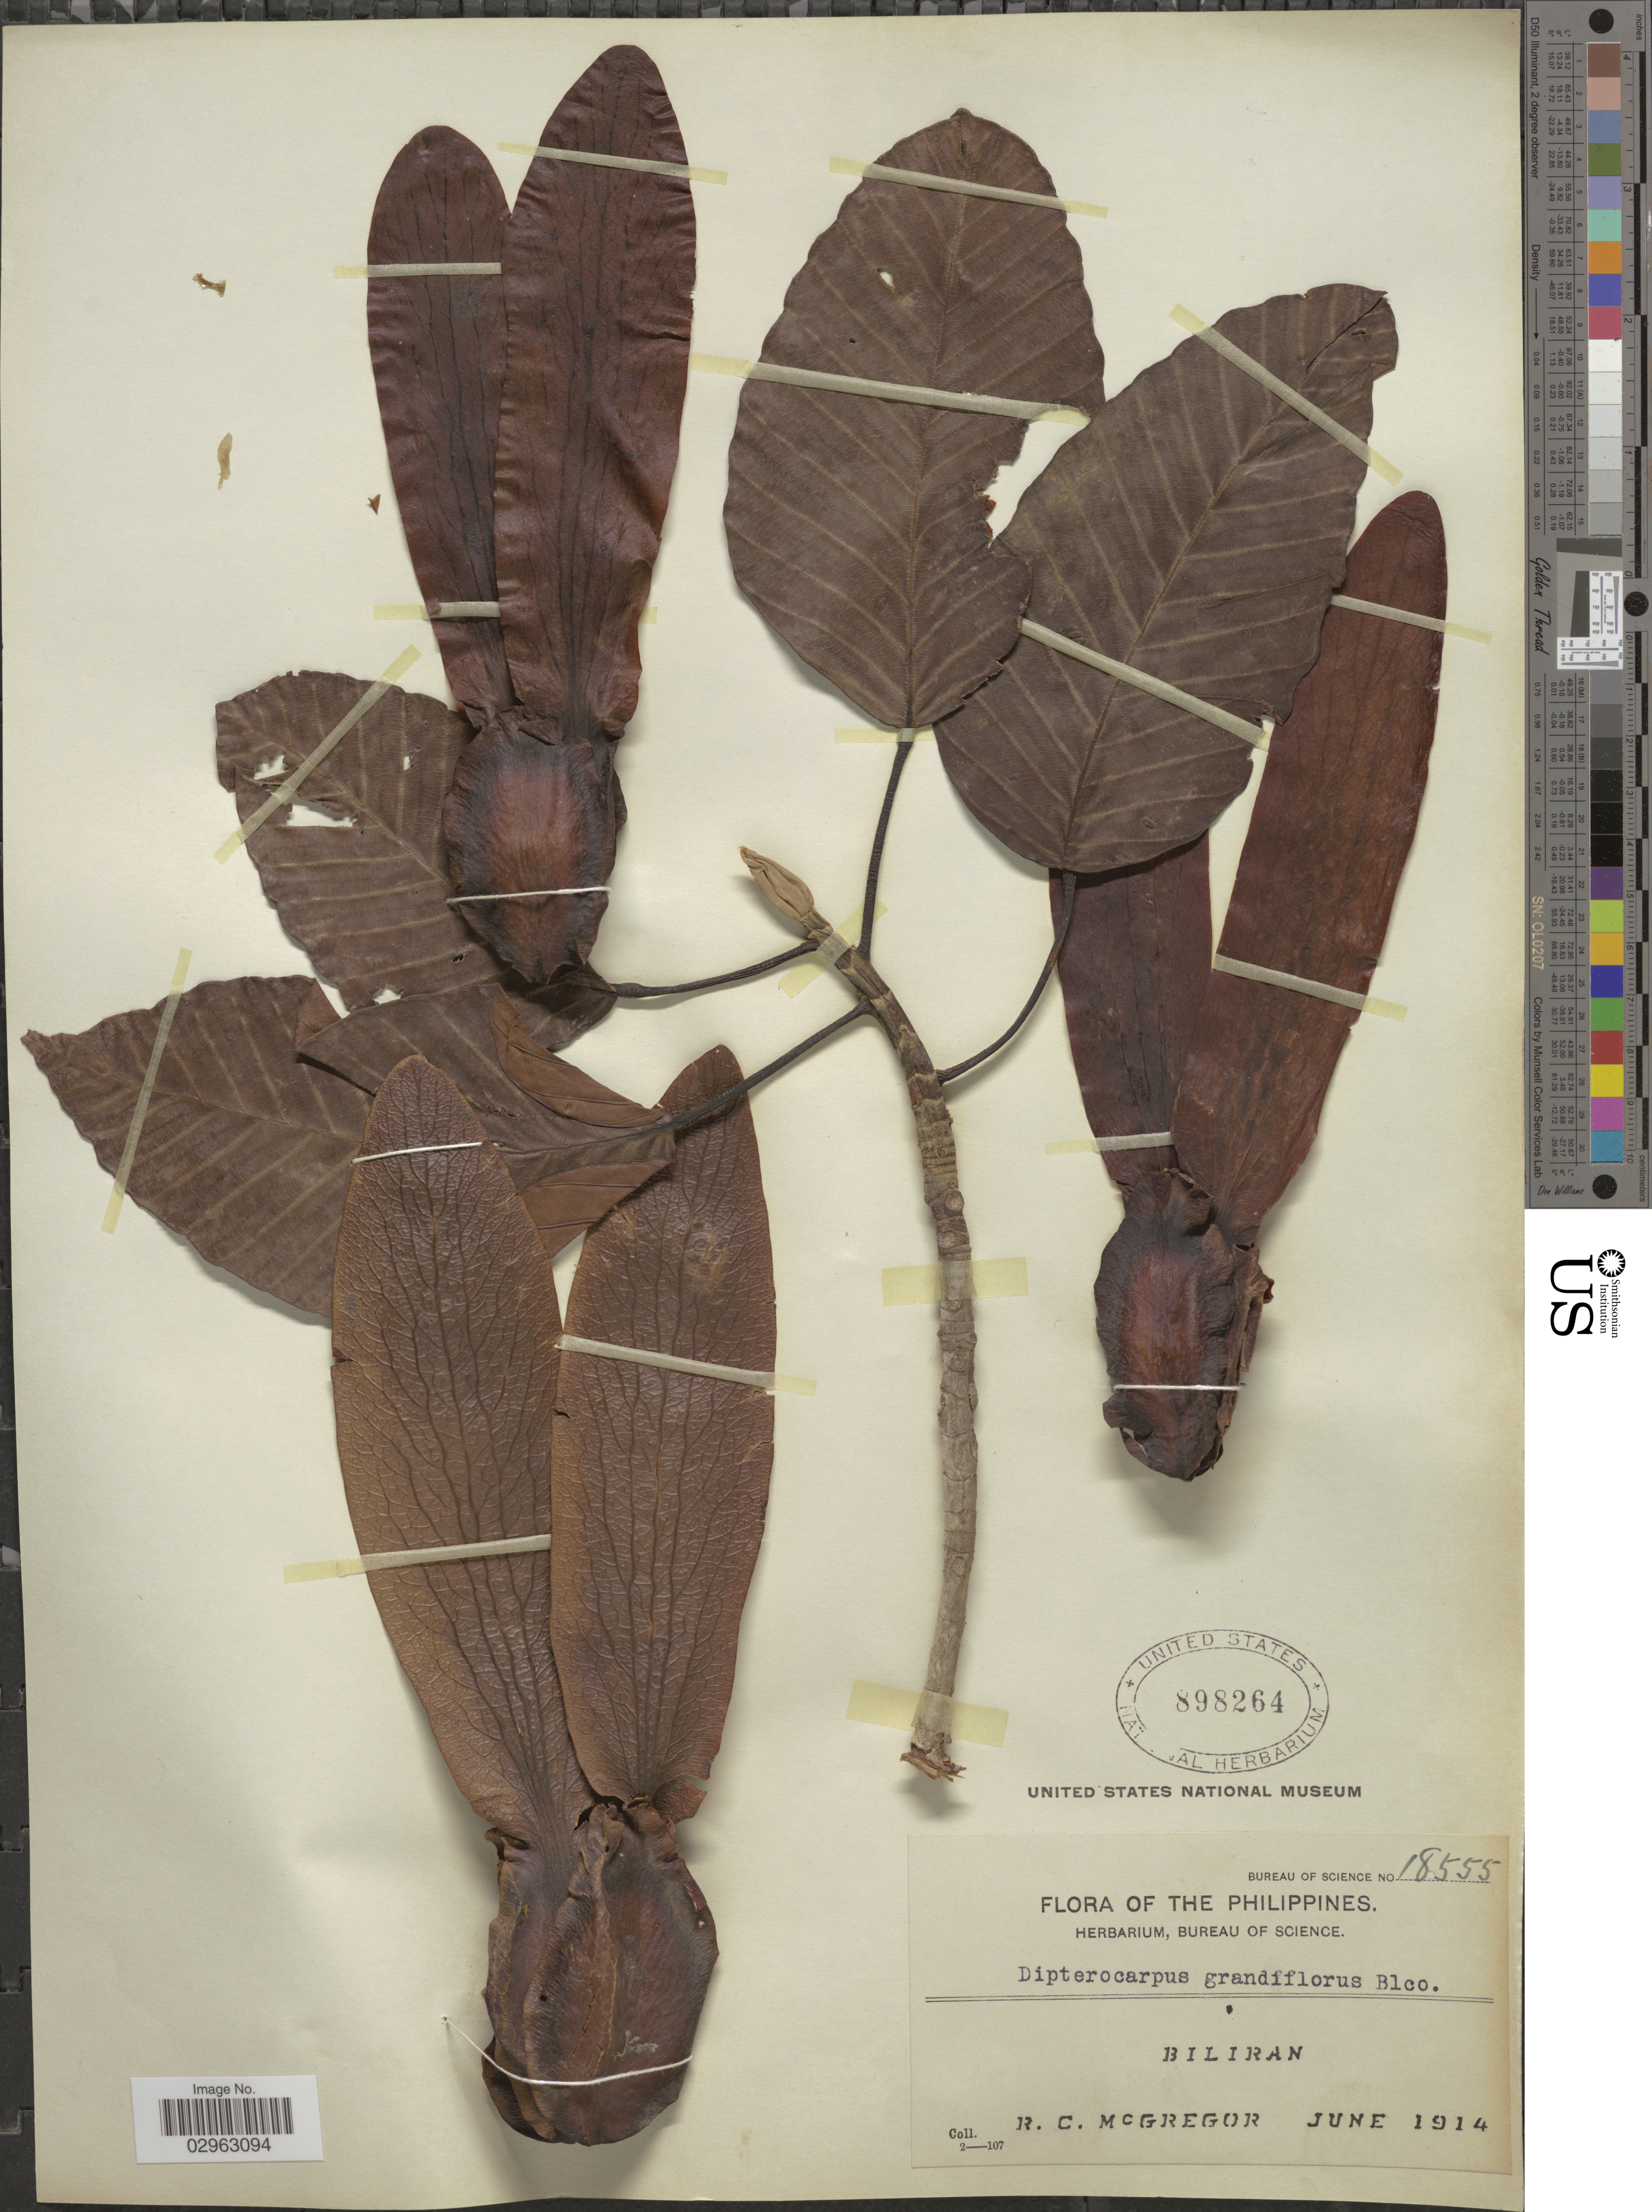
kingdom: Plantae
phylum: Tracheophyta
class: Magnoliopsida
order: Malvales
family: Dipterocarpaceae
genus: Dipterocarpus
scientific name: Dipterocarpus grandiflorus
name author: (Blanco) Blanco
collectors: R. C. McGregor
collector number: Bureau of Science 18555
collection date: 1914-06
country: Philippines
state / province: Eastern Visayas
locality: Biliran.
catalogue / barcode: US 898264